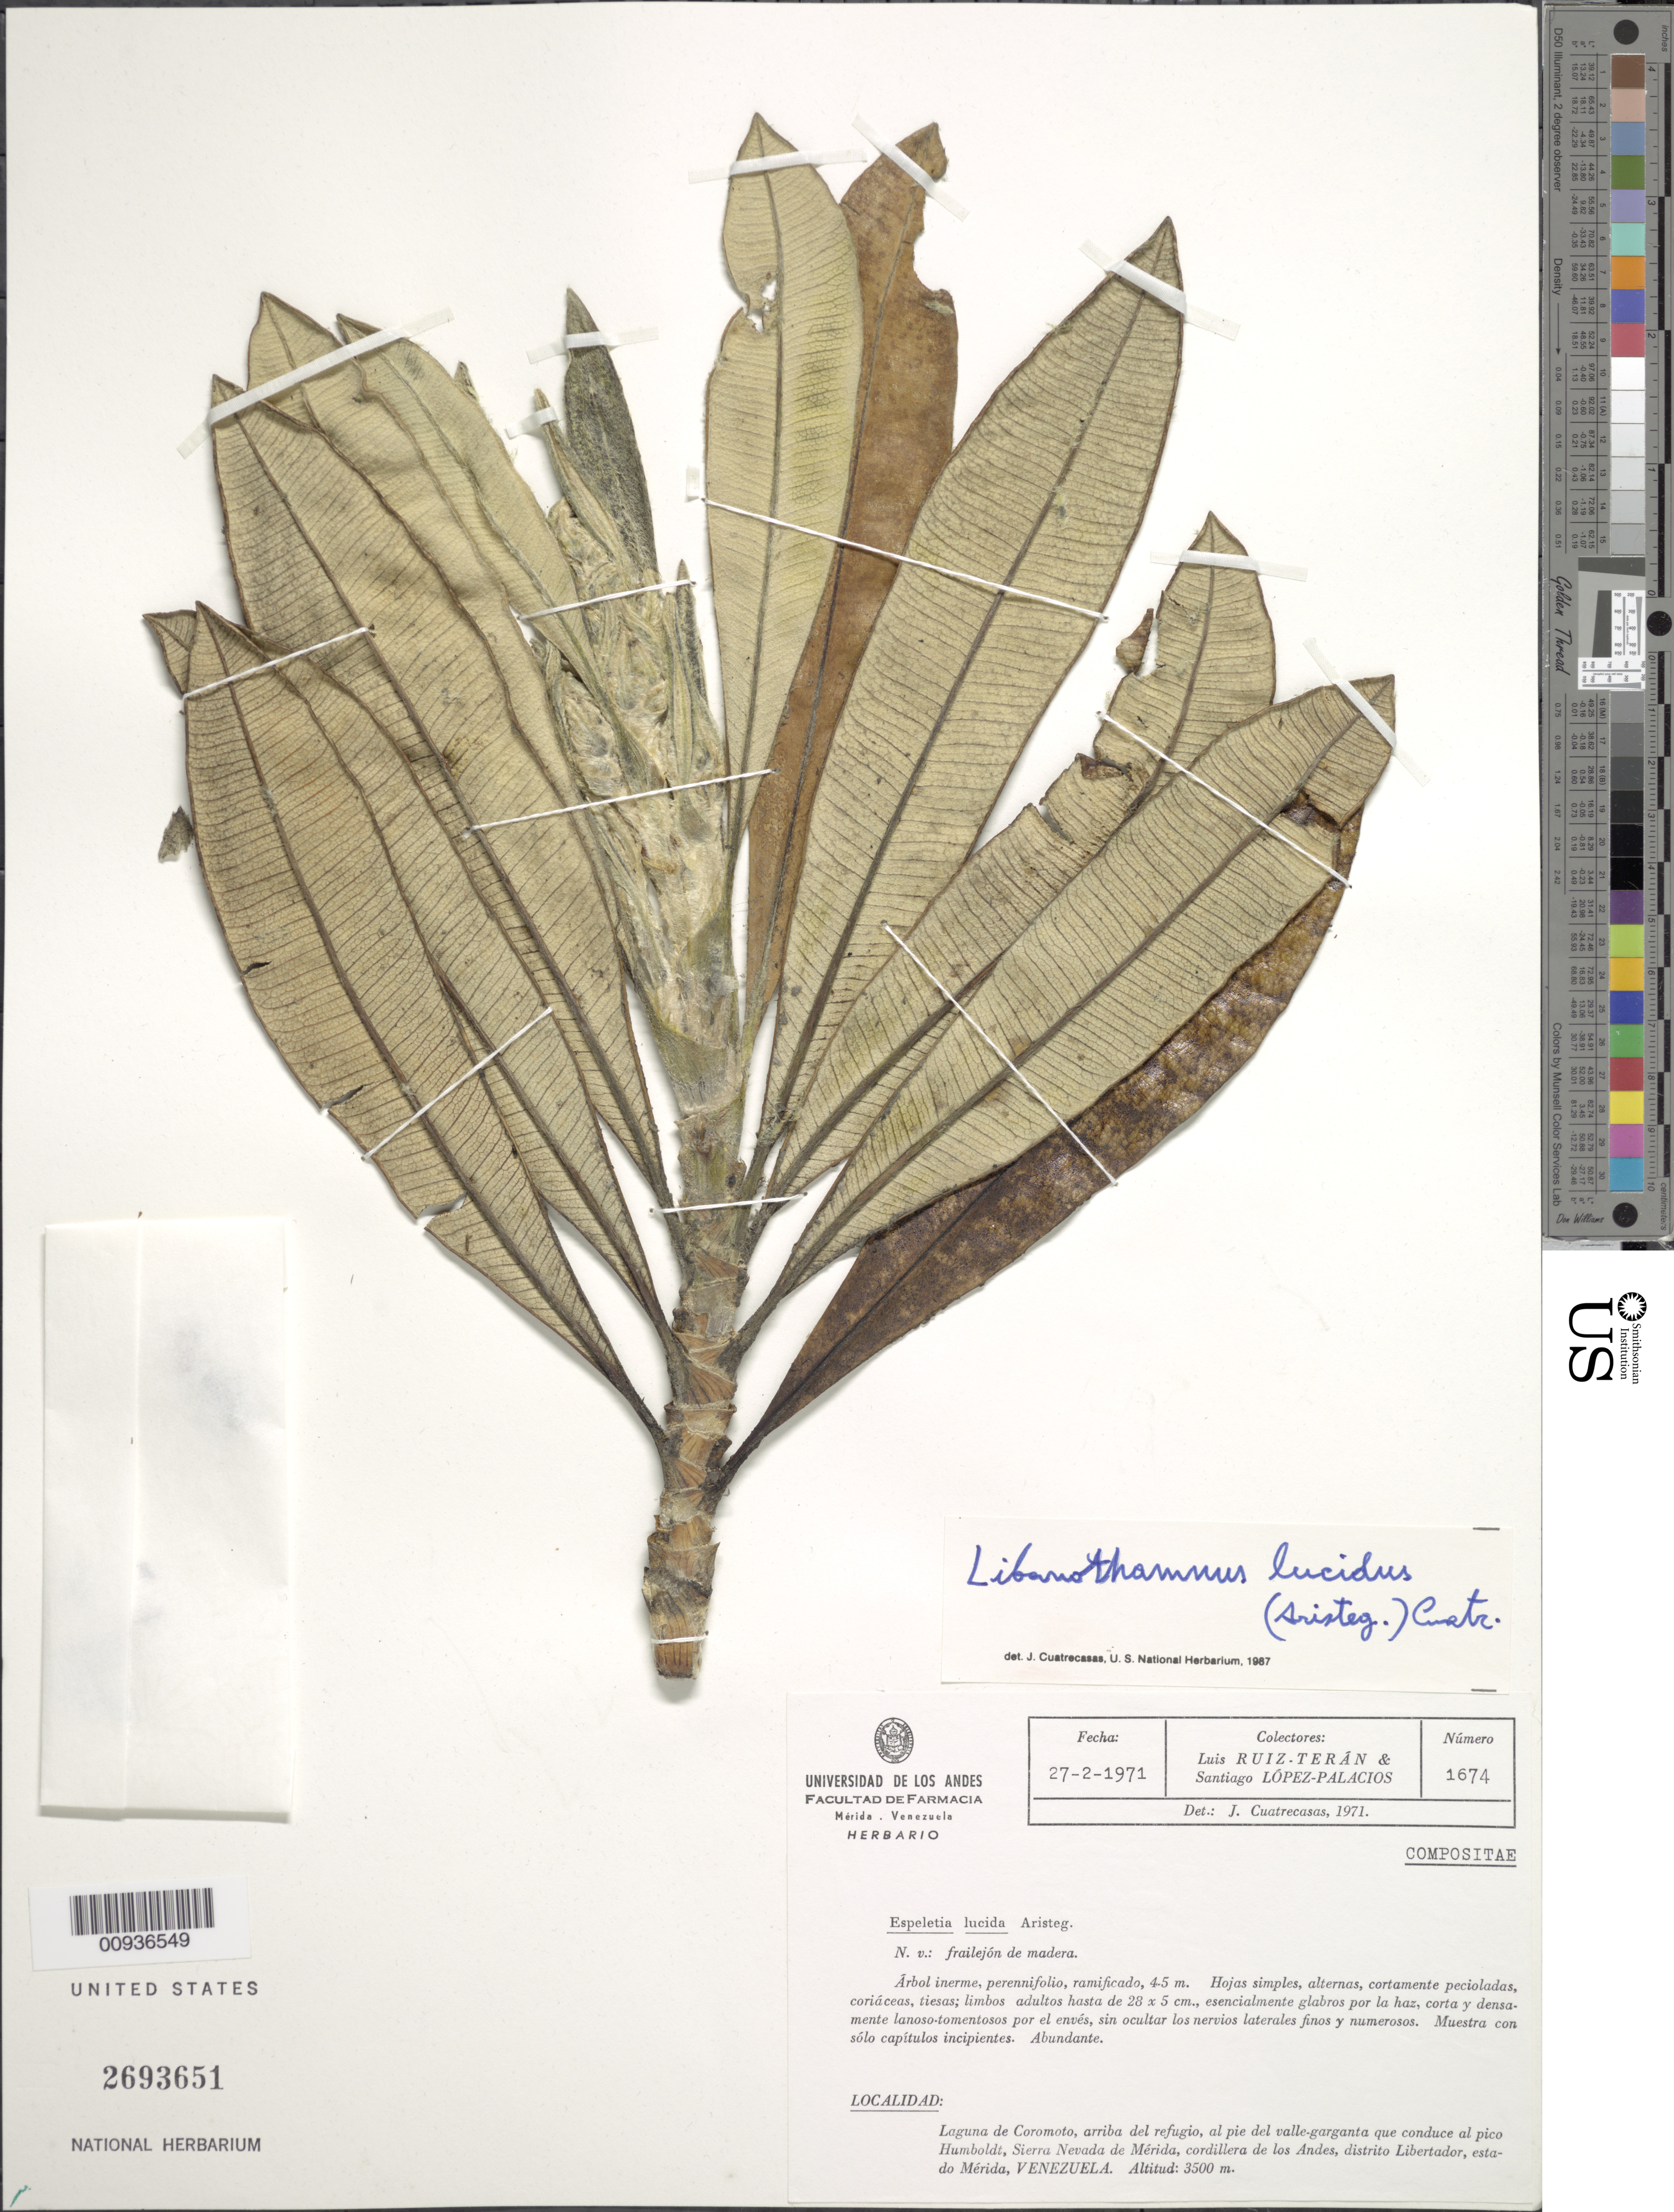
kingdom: Plantae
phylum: Tracheophyta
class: Magnoliopsida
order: Asterales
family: Asteraceae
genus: Libanothamnus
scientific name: Libanothamnus lucidus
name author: Cuatrec.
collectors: L. Teran & S. López-Palacios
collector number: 1674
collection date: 1971-02-27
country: Venezuela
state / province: Mérida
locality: Laguna de Coromoto, al pico Humboldt, Sierra NEvada de Merida, Cordillera de los Andes, Distrito Libertador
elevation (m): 3500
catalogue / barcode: US 2693651